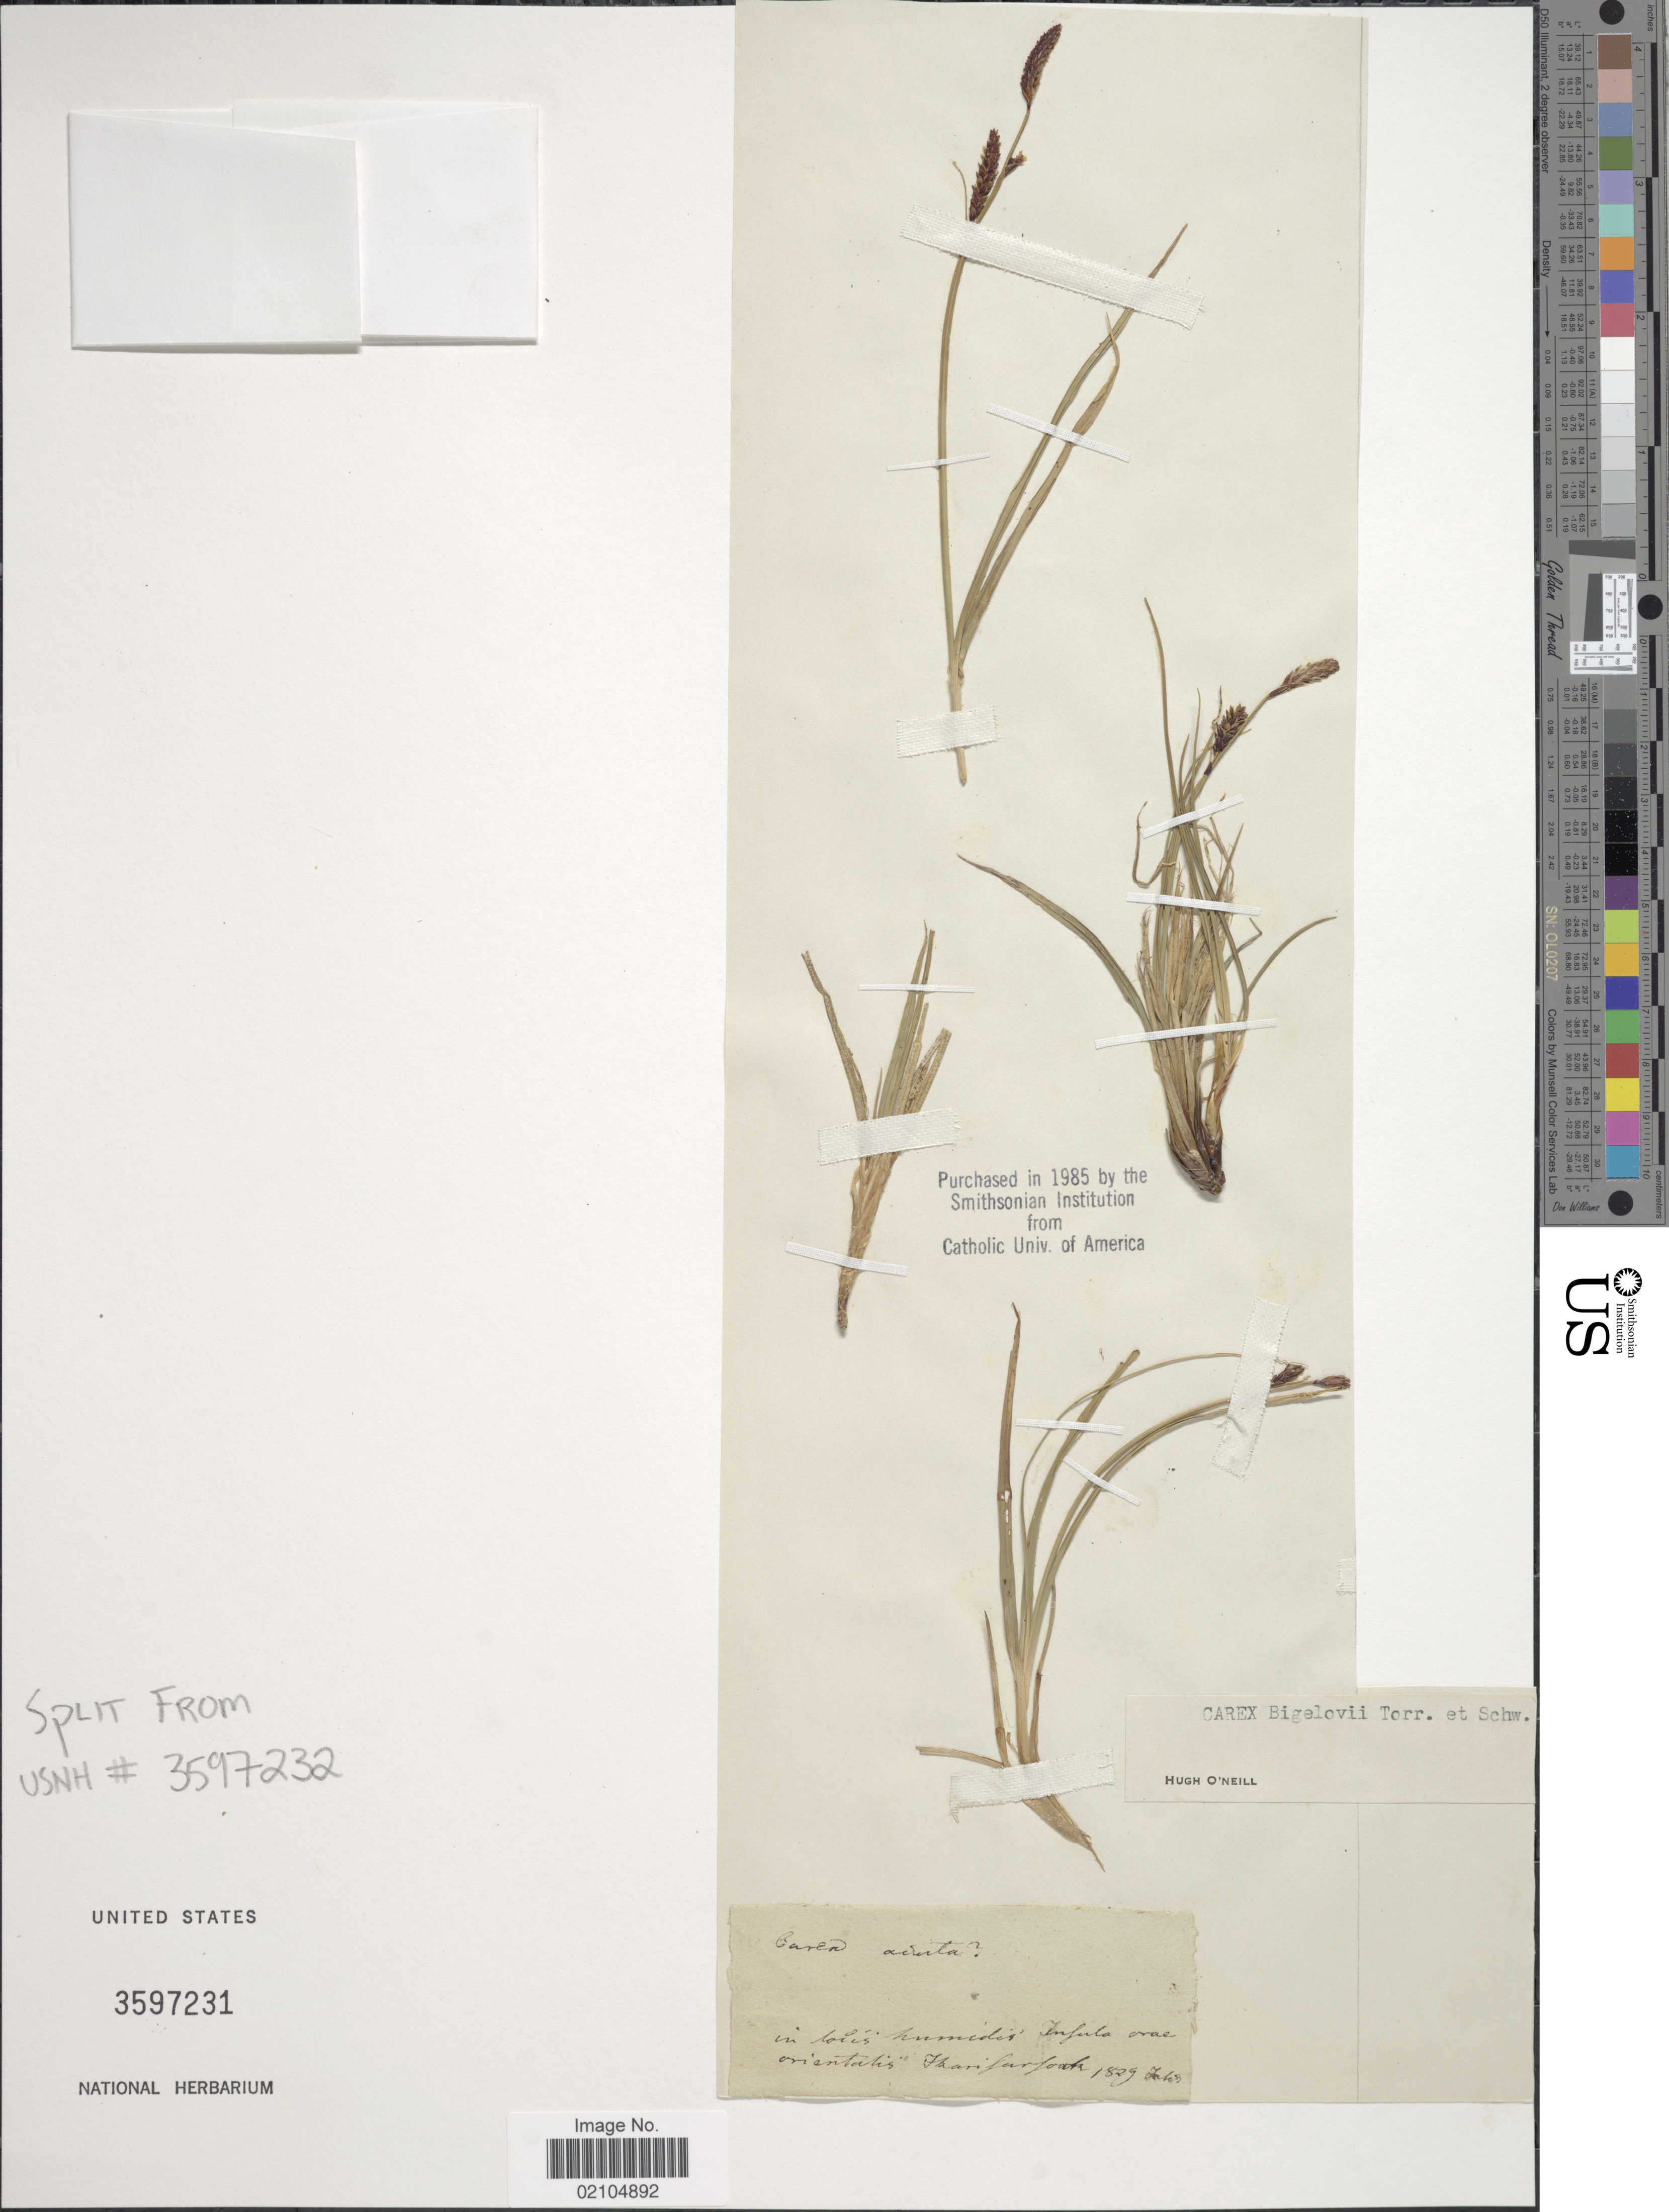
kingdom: Plantae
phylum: Tracheophyta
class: Liliopsida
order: Poales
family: Cyperaceae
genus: Carex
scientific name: Carex bigelowii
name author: Torr. ex Schwein.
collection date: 1829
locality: In locis humidis Insula oras orientalis. Fkarifarfoak [interpreted]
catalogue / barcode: US 3597231